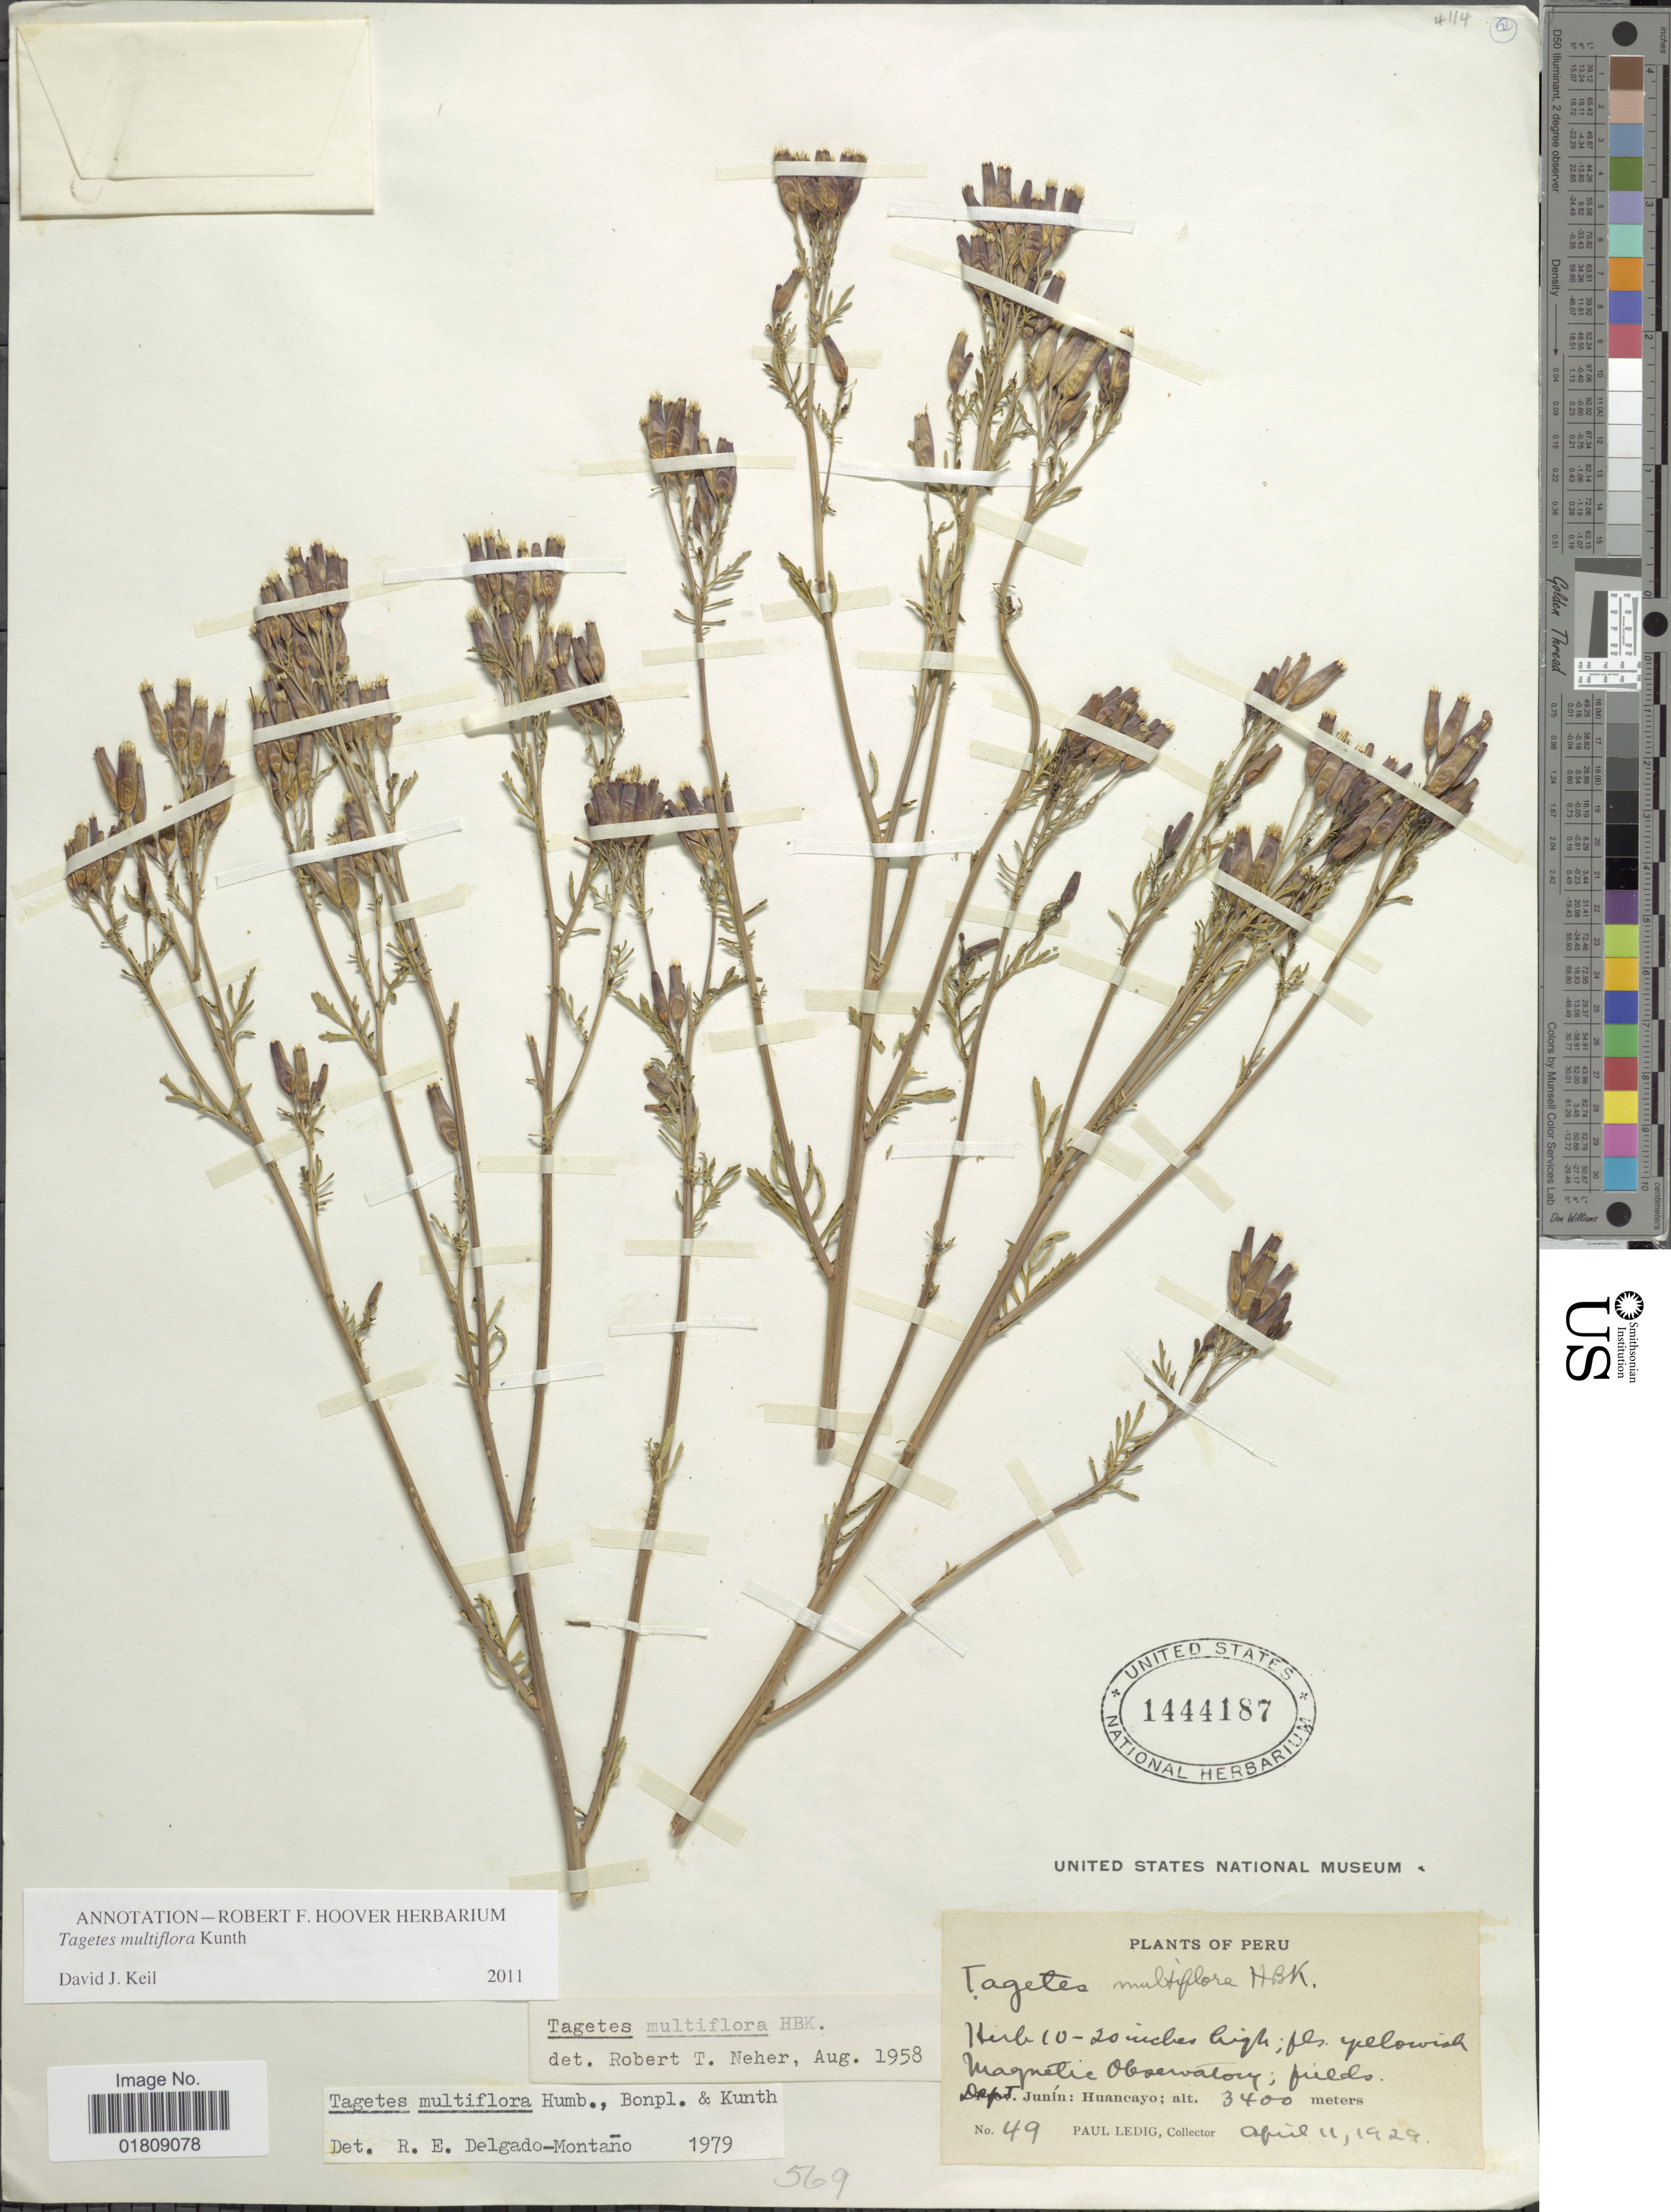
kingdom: Plantae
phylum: Tracheophyta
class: Magnoliopsida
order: Asterales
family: Asteraceae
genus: Tagetes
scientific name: Tagetes multiflora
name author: Kunth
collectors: P. Ledig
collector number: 49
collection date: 1929-04-11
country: Peru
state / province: Junín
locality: Huancayo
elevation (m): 3400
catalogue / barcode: US 1444187